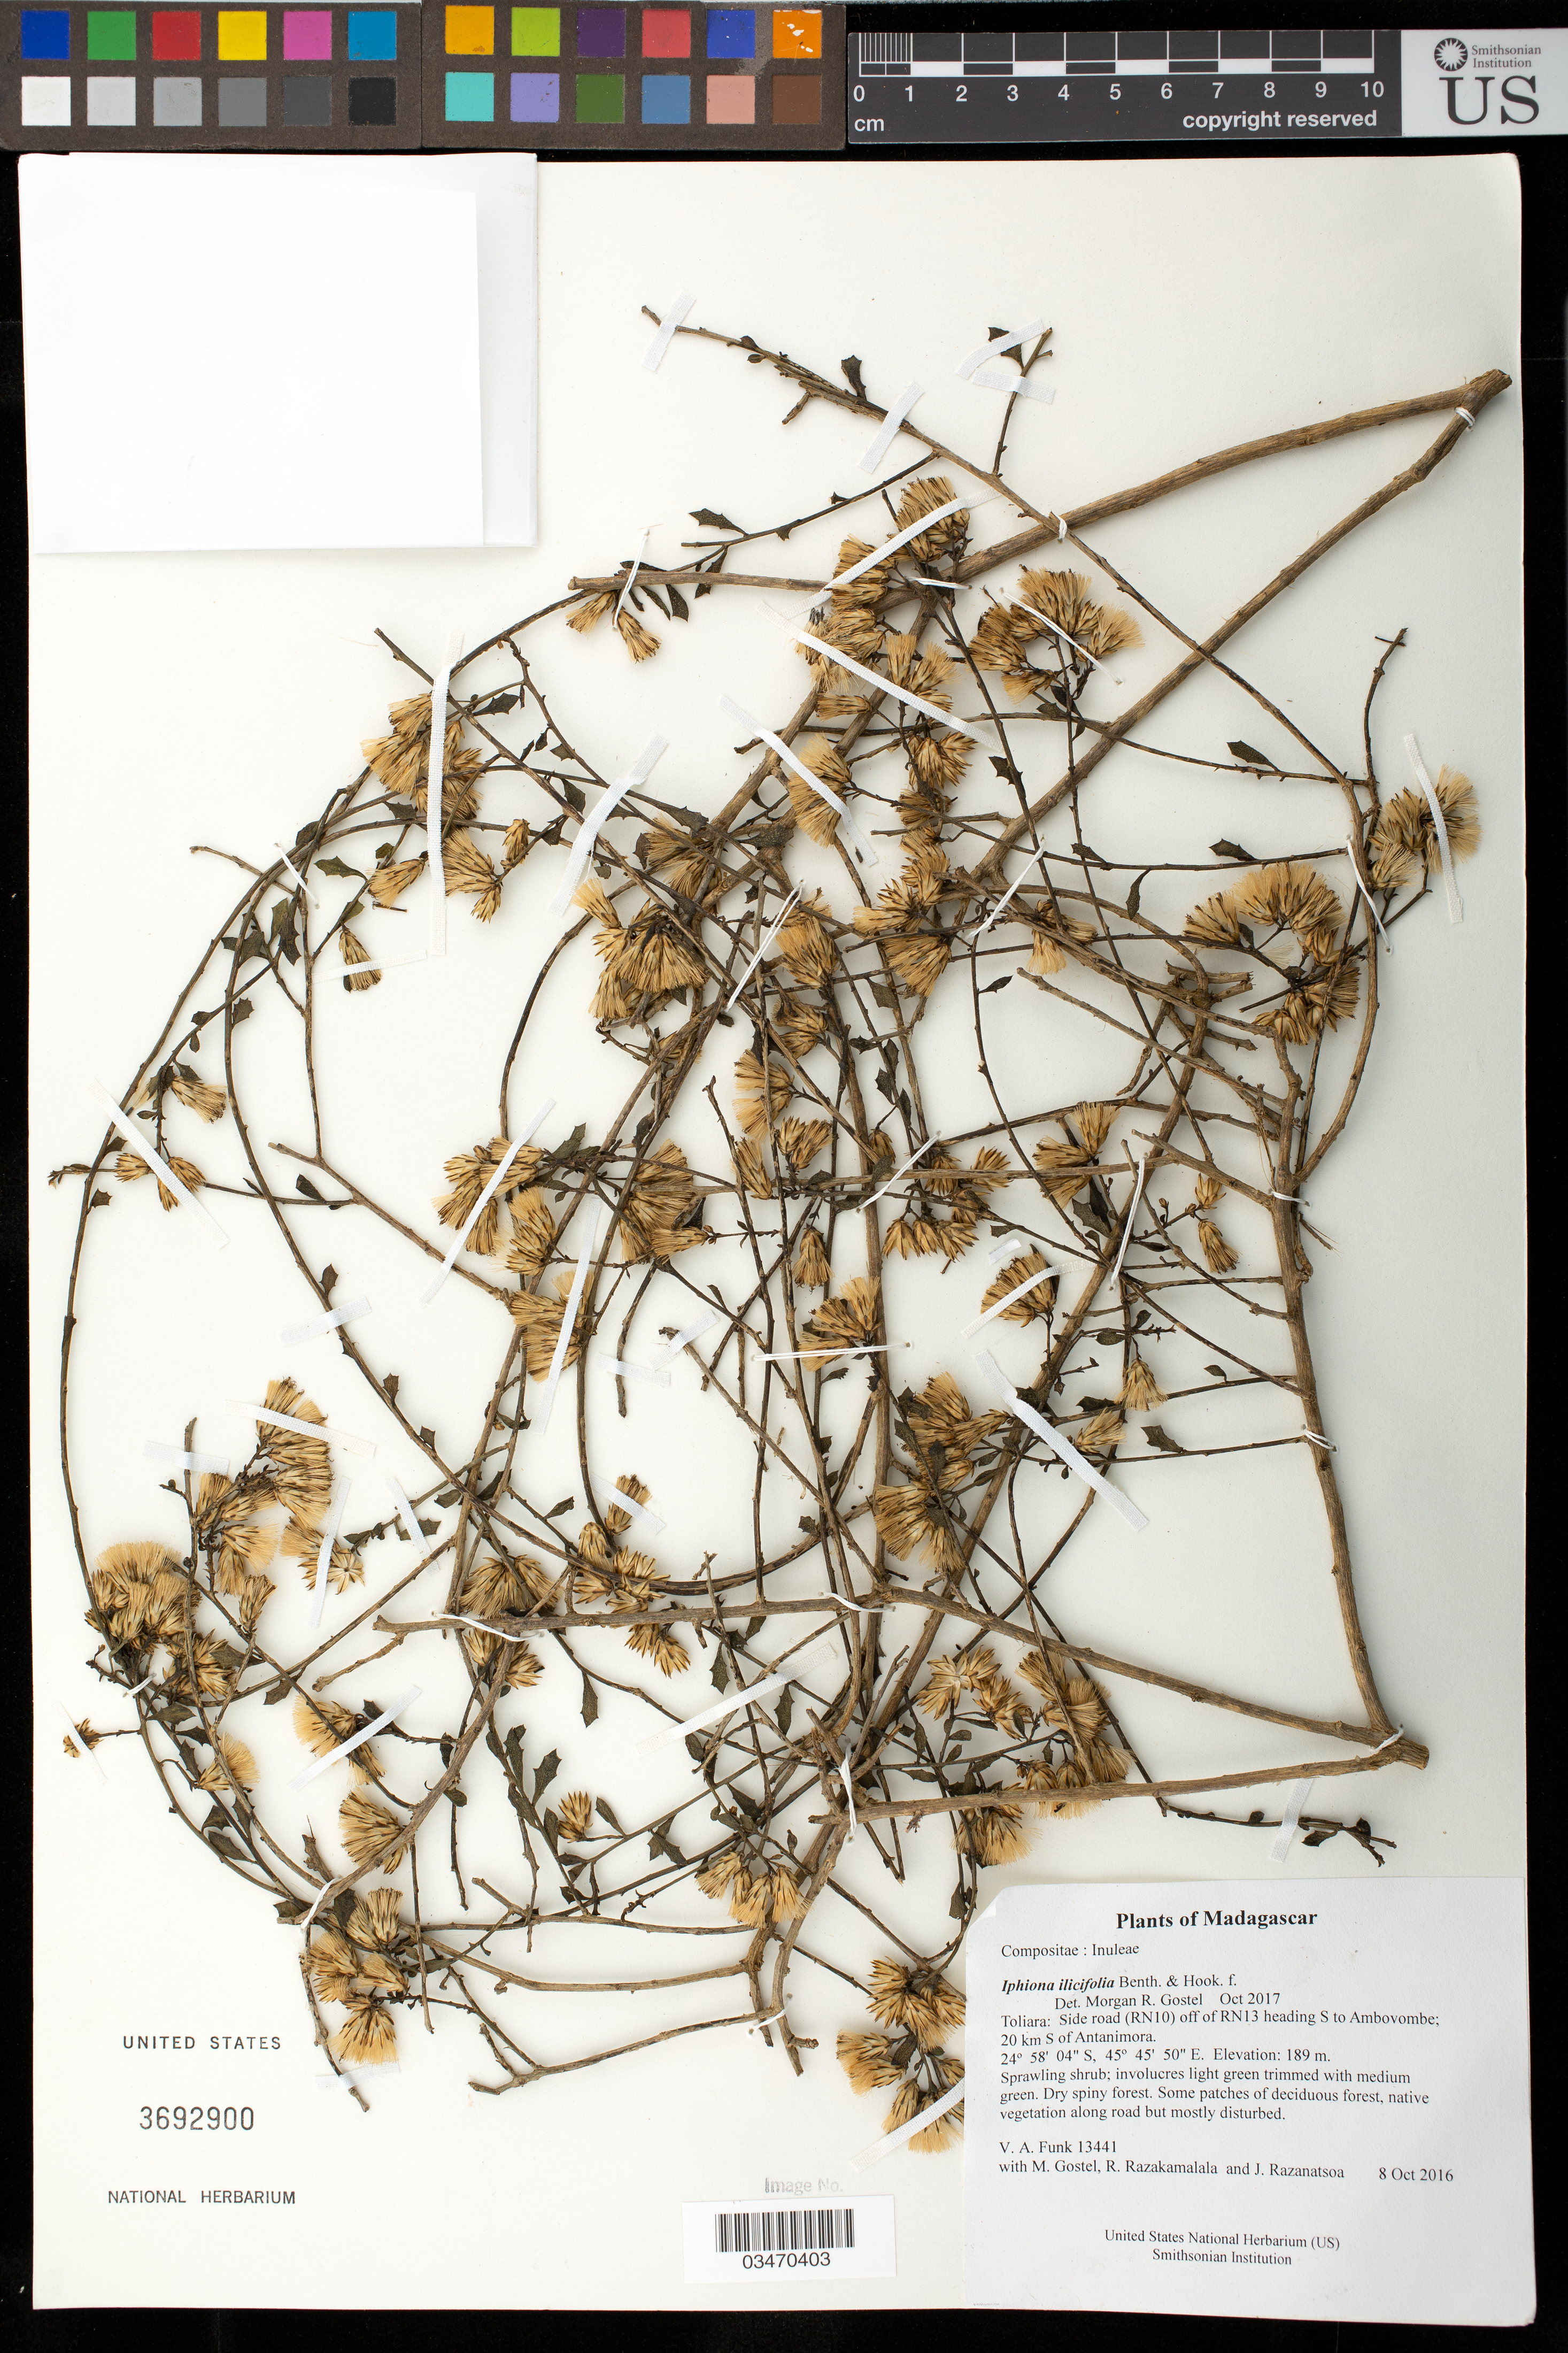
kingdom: Plantae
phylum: Tracheophyta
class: Magnoliopsida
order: Asterales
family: Asteraceae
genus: Iphiona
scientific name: Iphiona ilicifolia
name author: Benth. & Hook. f.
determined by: Gostel, M. R.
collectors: M. R. Gostel, R. Razakamalala & J. Razanatsoa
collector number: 13441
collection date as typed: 8 Oct 2016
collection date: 2016-10-08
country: Madagascar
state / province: Androy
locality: Side road (RN10) off of RN13 heading S to Ambovombe; 20 km S of Antanimora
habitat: Dry spiny forest. Some patches of deciduous forest, native vegetation along road but mostly disturbed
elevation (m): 189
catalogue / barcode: US 3692900